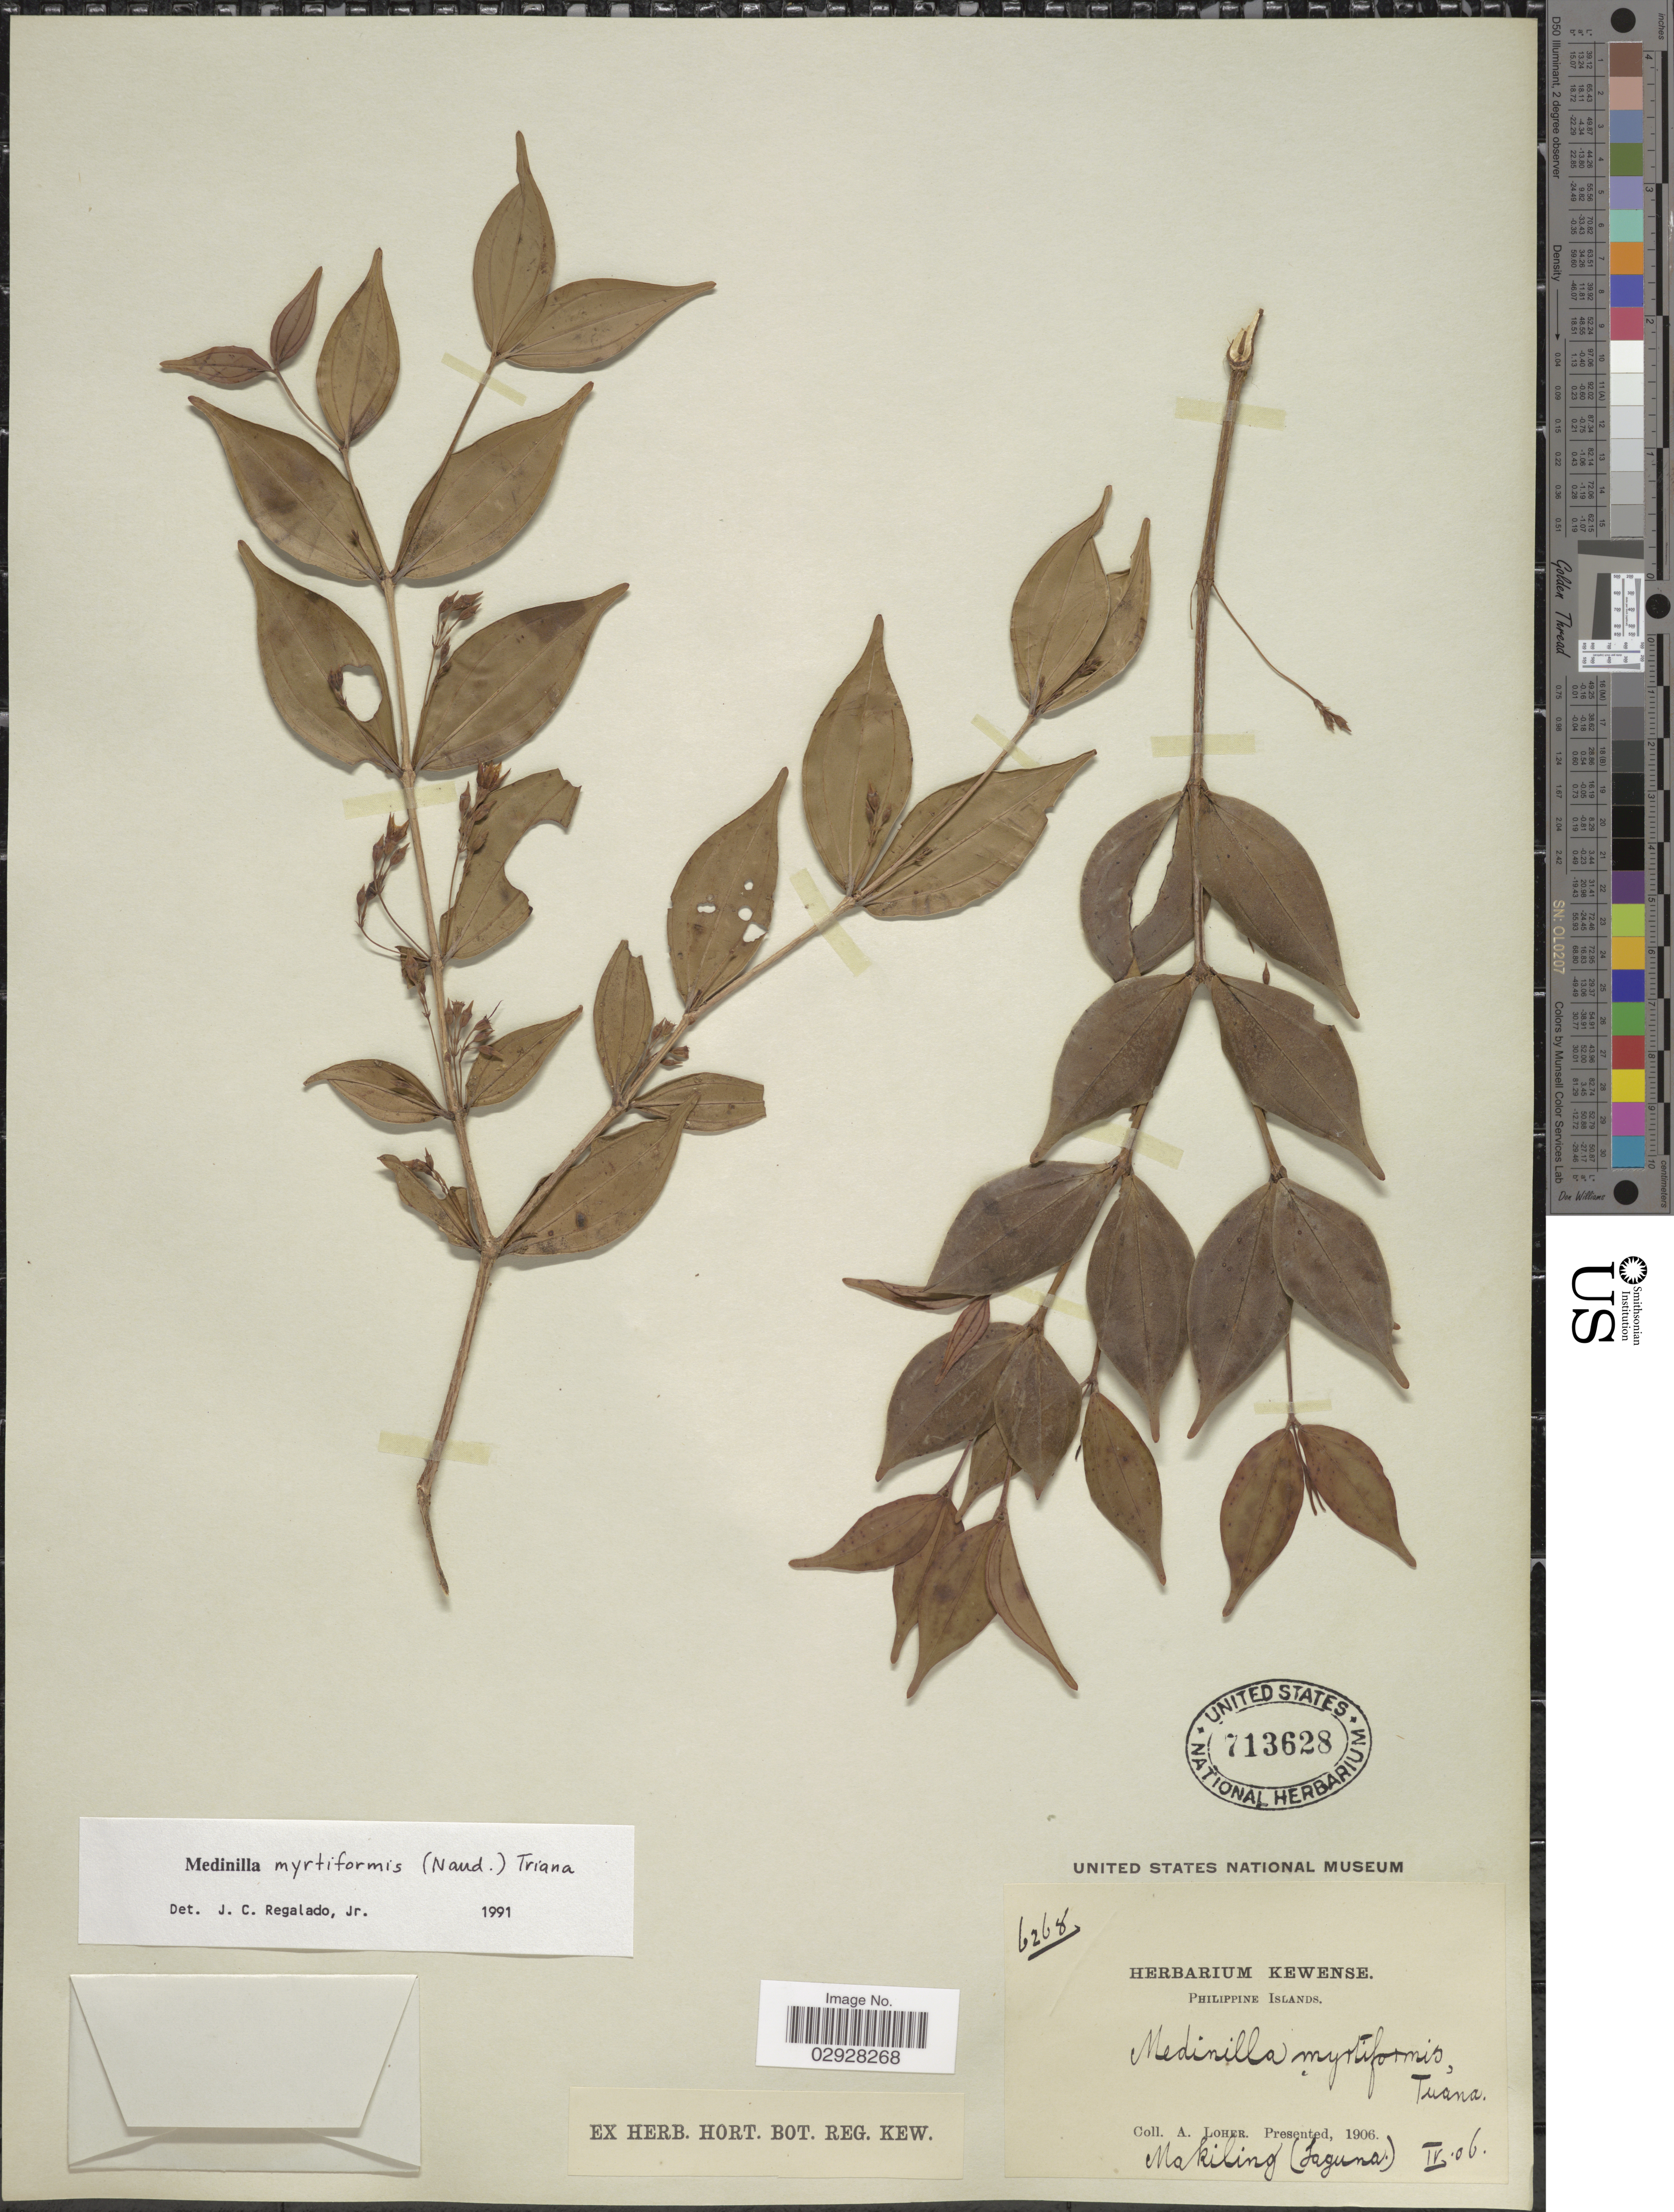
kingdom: Plantae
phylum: Tracheophyta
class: Magnoliopsida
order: Myrtales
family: Melastomataceae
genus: Medinilla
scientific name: Medinilla myrtiformis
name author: (Naudin) Triana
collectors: A. Loher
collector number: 6268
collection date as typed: Transcribed d/m/y: /4/6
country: Philippines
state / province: Calabarzon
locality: Philippine Islands. Makiling (Laguna).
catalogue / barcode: US 713628